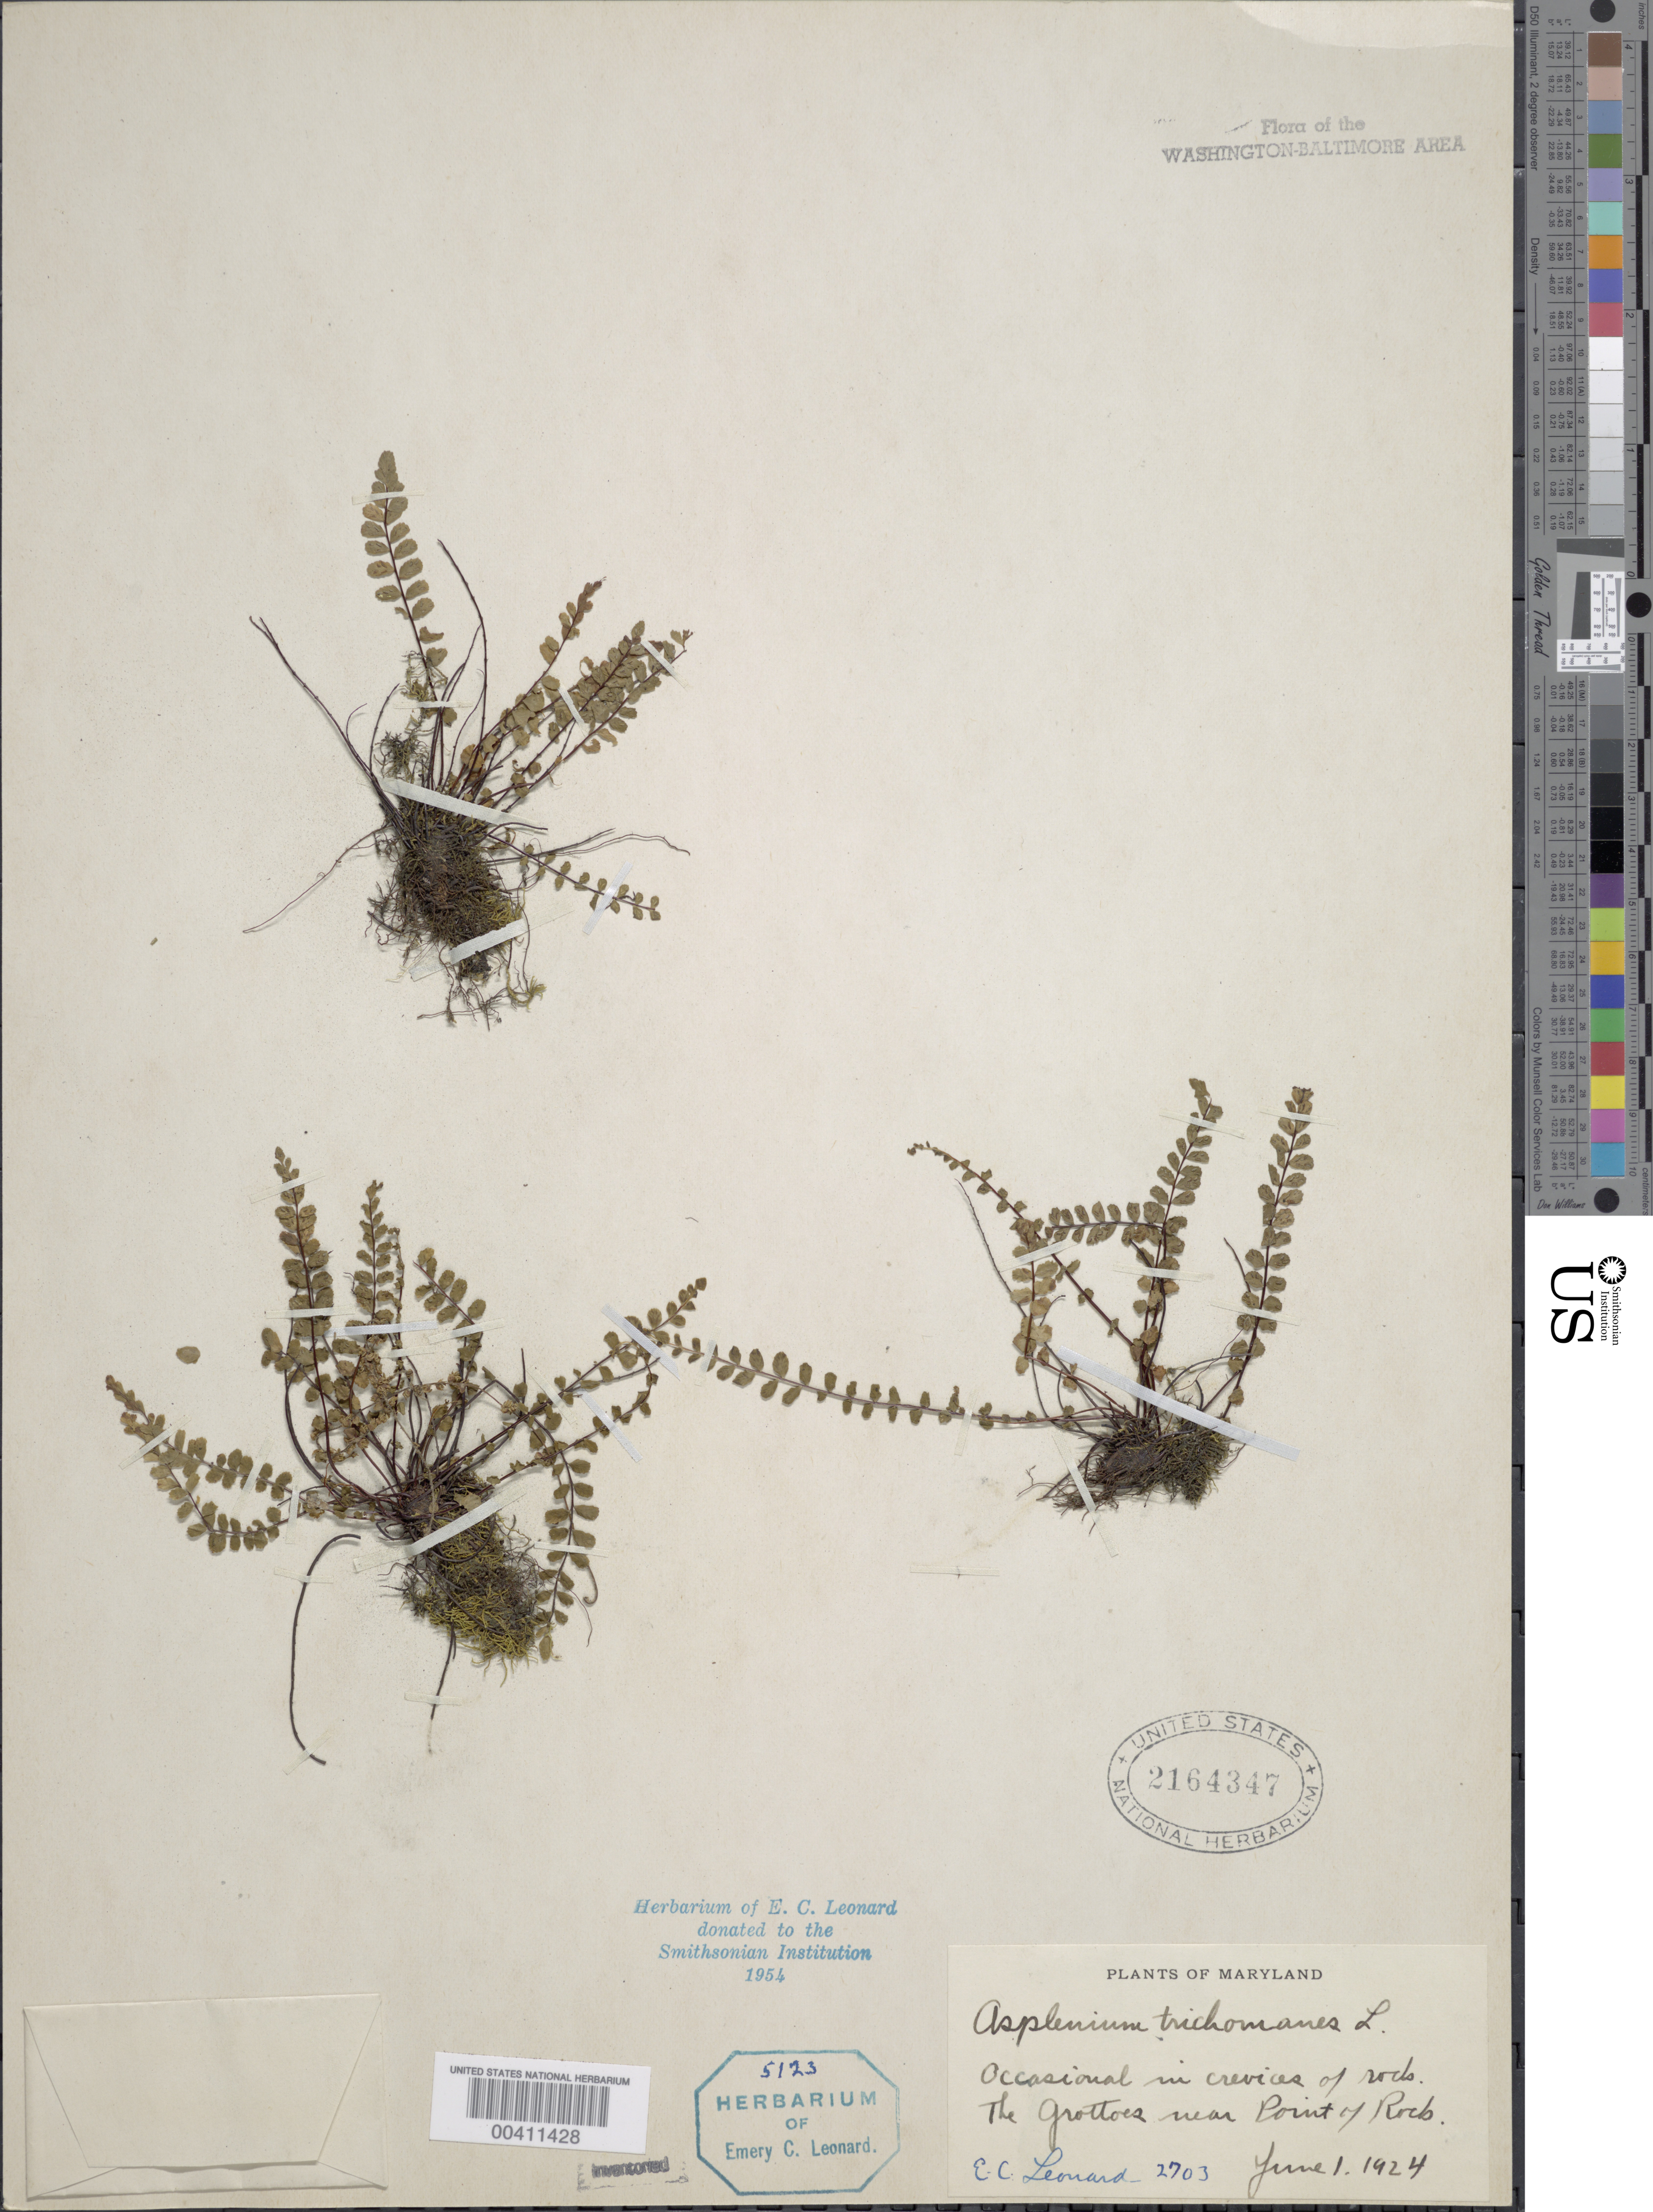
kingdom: Plantae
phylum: Tracheophyta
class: Polypodiopsida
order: Polypodiales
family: Aspleniaceae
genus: Asplenium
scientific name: Asplenium trichomanes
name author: L.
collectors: E. C. Leonard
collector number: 2703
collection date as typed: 01 Jun 1924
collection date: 1924-06-01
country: United States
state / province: Maryland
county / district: Frederick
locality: Point of Rocks grottoes C. & O. Canal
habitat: In crevices of rocks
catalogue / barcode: US 2164347